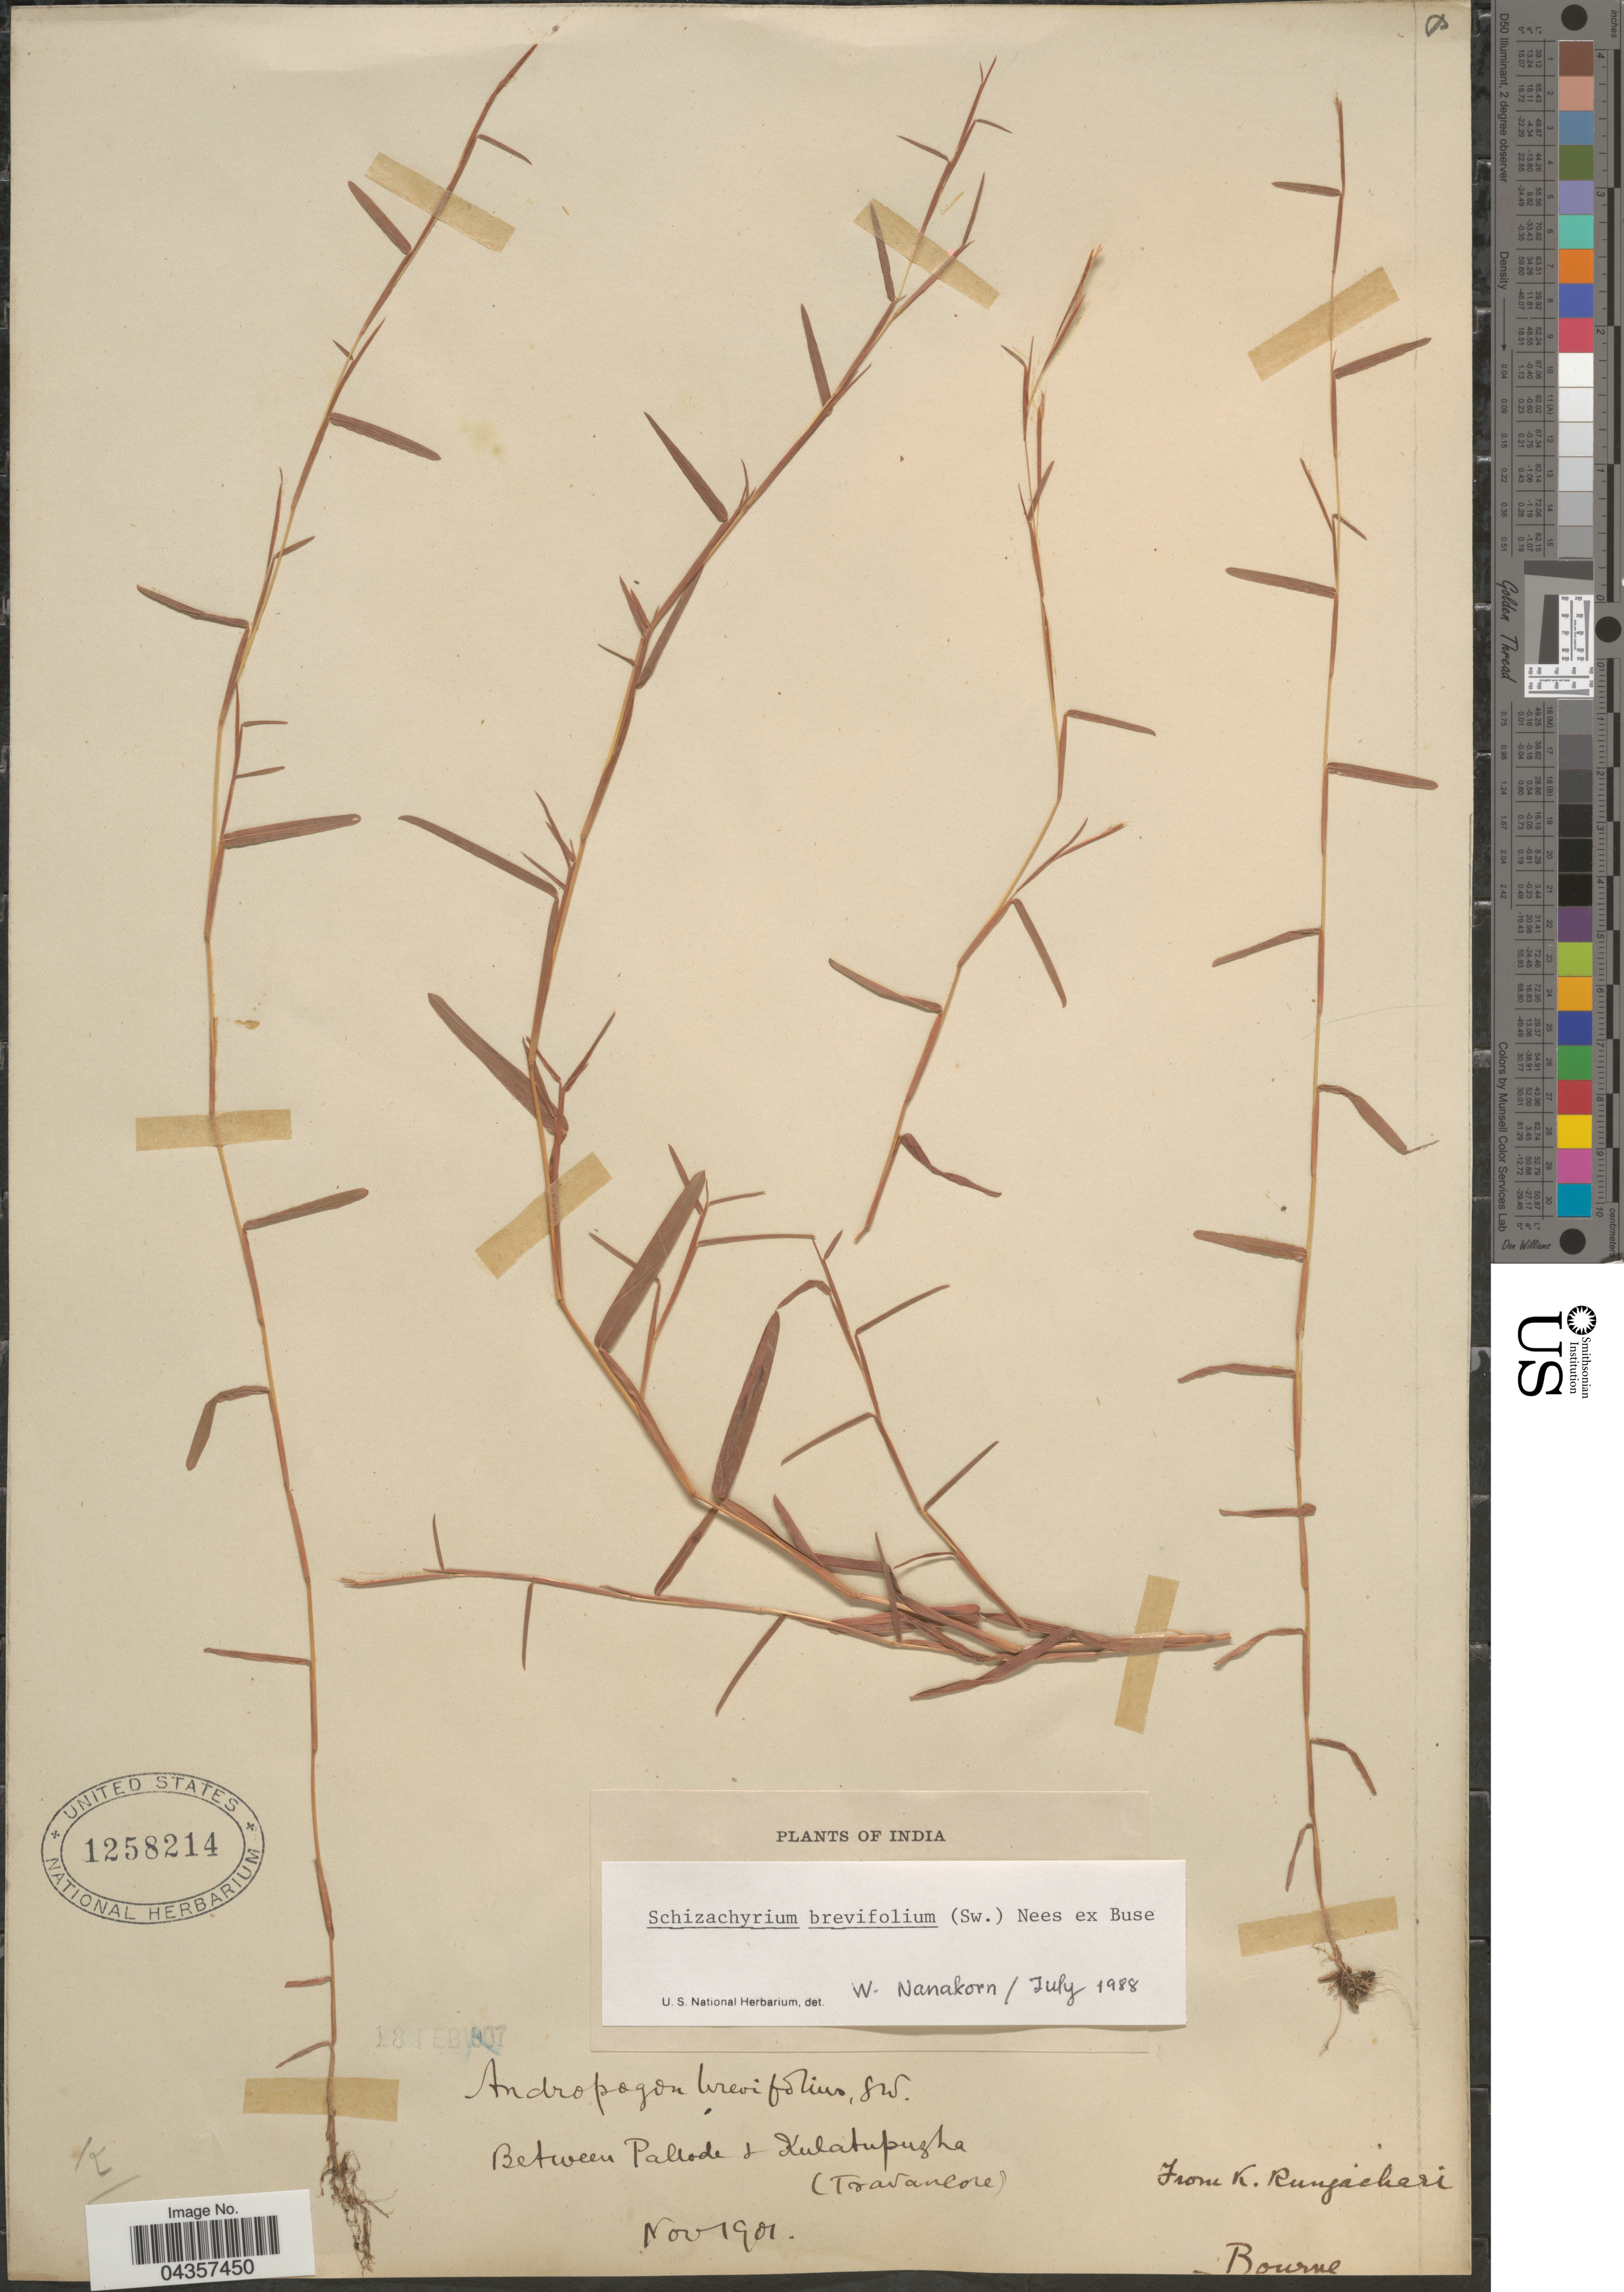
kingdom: Plantae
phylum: Tracheophyta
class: Liliopsida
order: Poales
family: Poaceae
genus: Schizachyrium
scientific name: Schizachyrium brevifolium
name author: (Sw.) Nees ex Büse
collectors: -- Bourne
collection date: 1901-11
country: India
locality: Between Pallode & Kulatupusha (Travancore).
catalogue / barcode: US 1258214